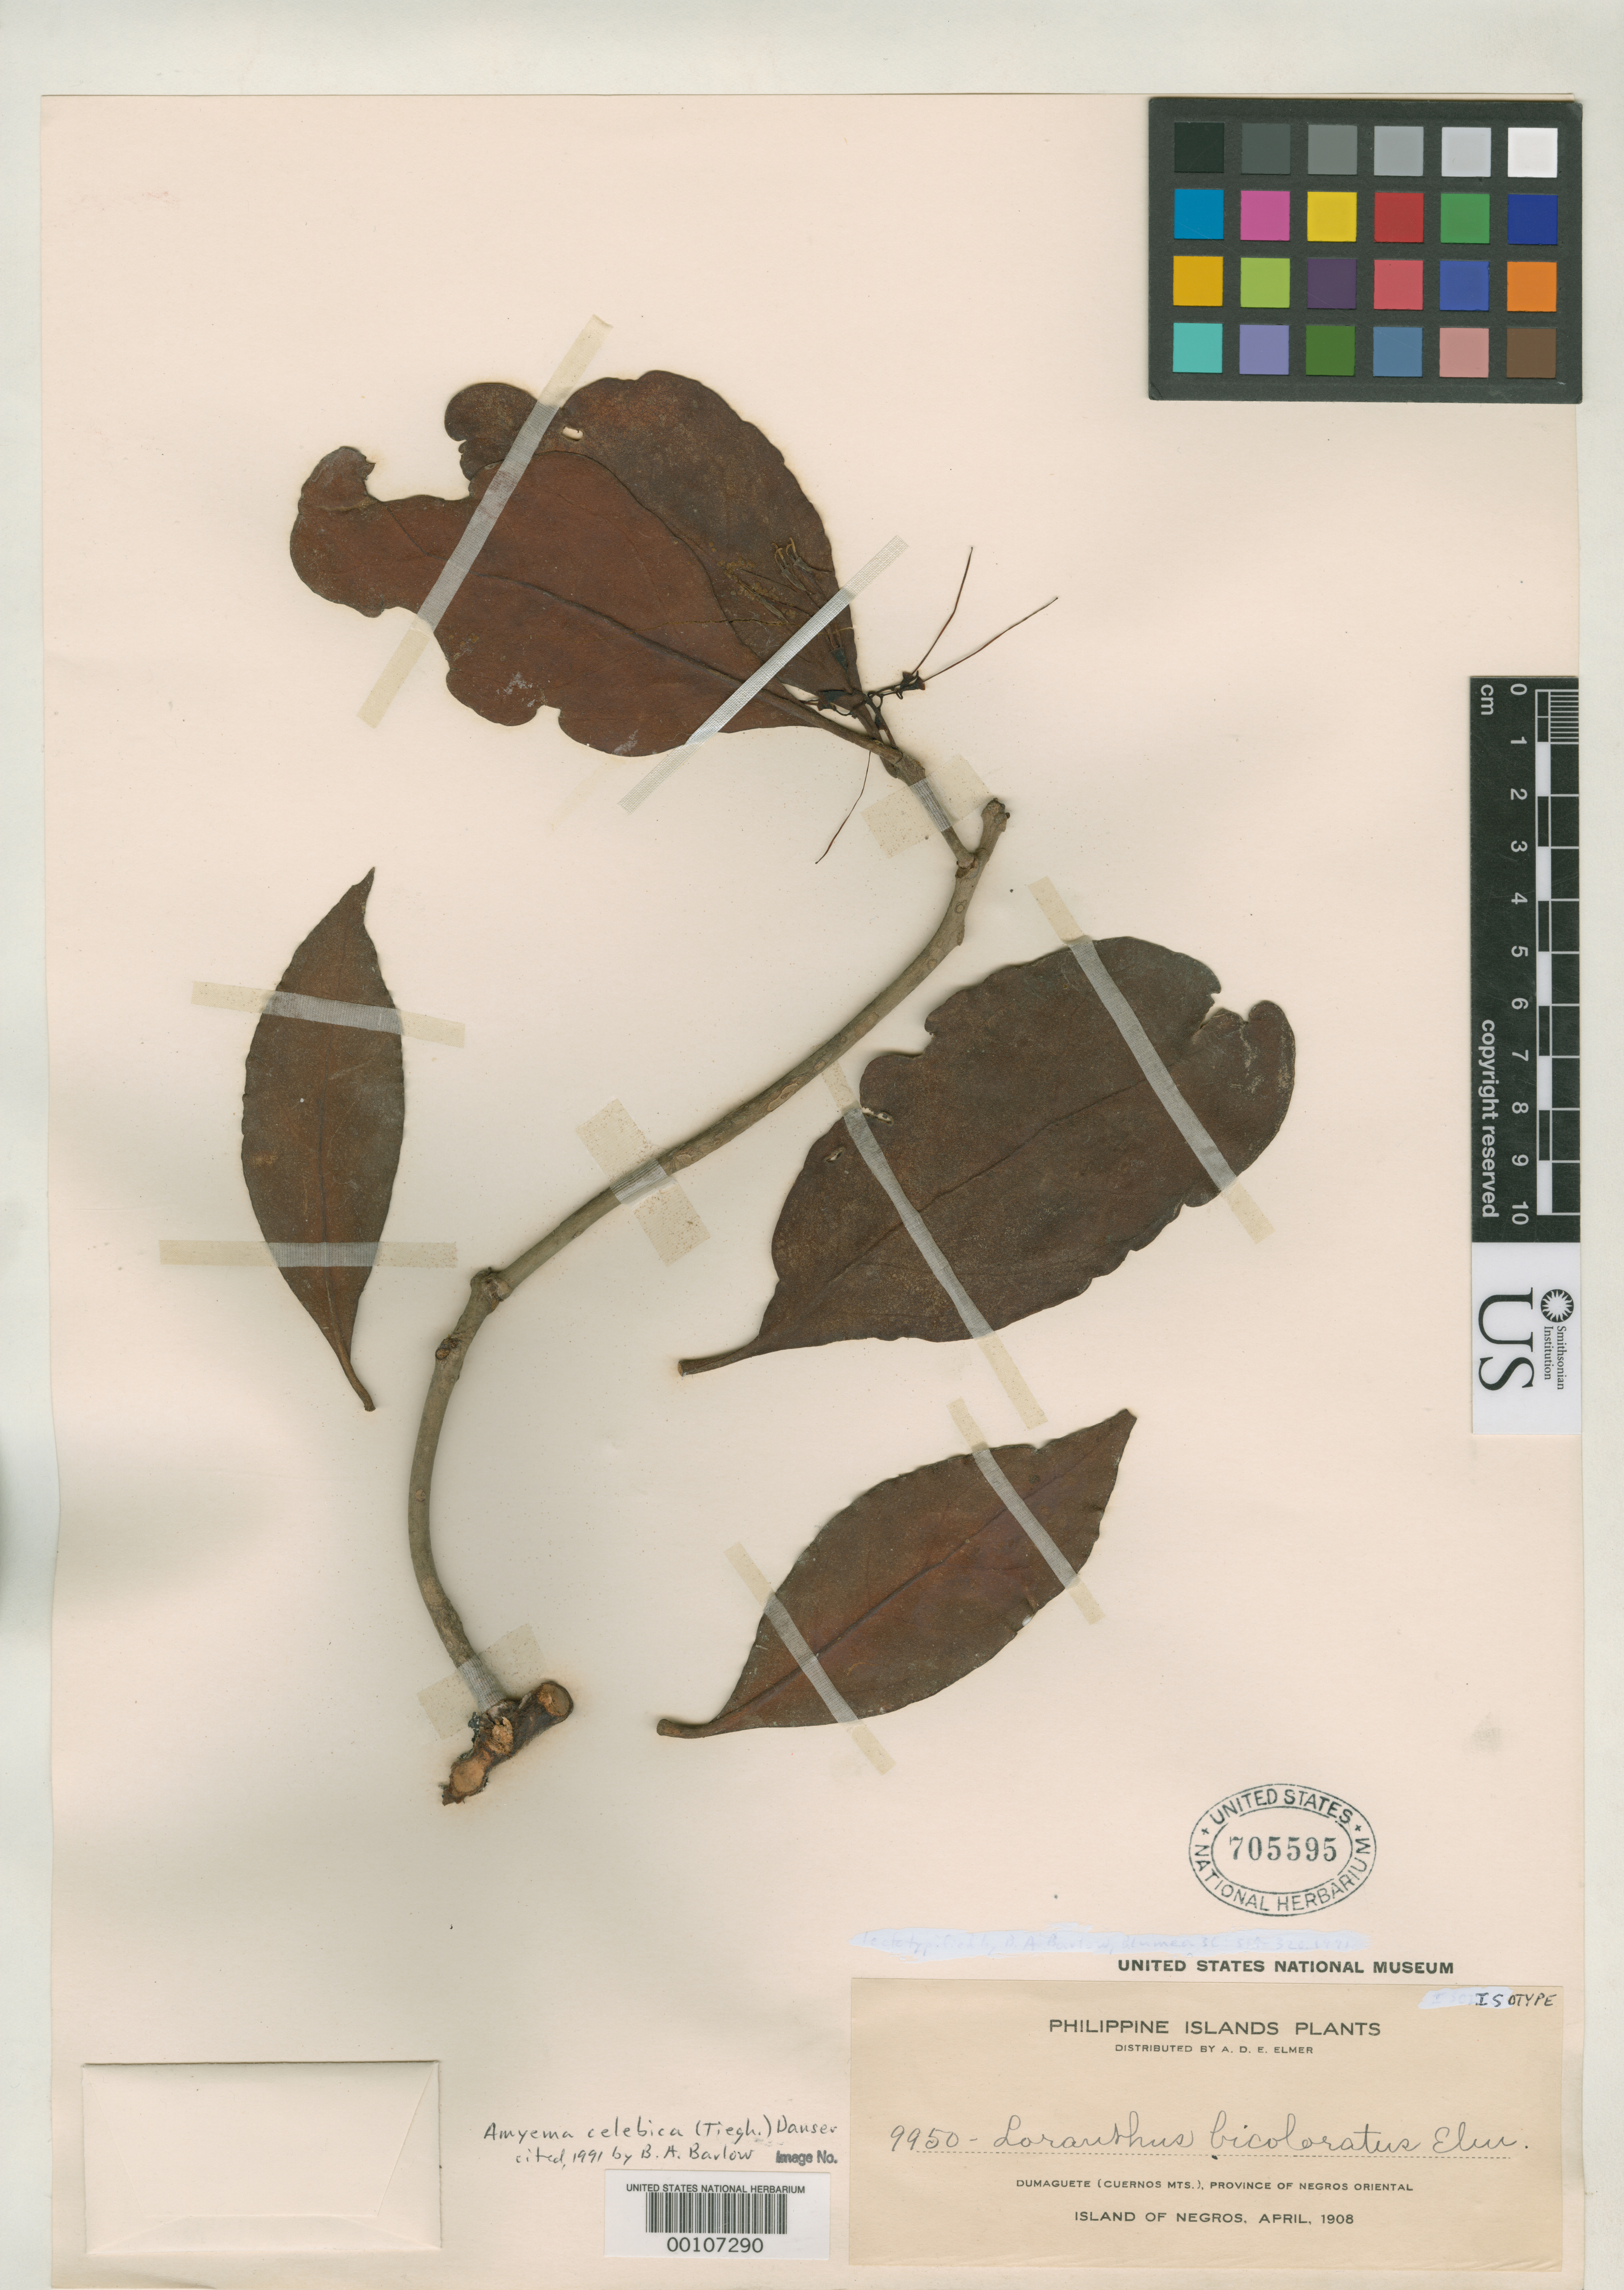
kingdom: Plantae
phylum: Tracheophyta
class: Magnoliopsida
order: Santalales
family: Loranthaceae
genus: Loranthus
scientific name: Loranthus bicoloratus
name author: Elmer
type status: Isotype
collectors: A. D. E. Elmer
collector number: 9950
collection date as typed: Apr 1908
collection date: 1908-04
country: Philippines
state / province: Central Visayas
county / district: Negros Oriental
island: Negros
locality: Dumaguete, Cuernos Mts.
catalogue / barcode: US 705595